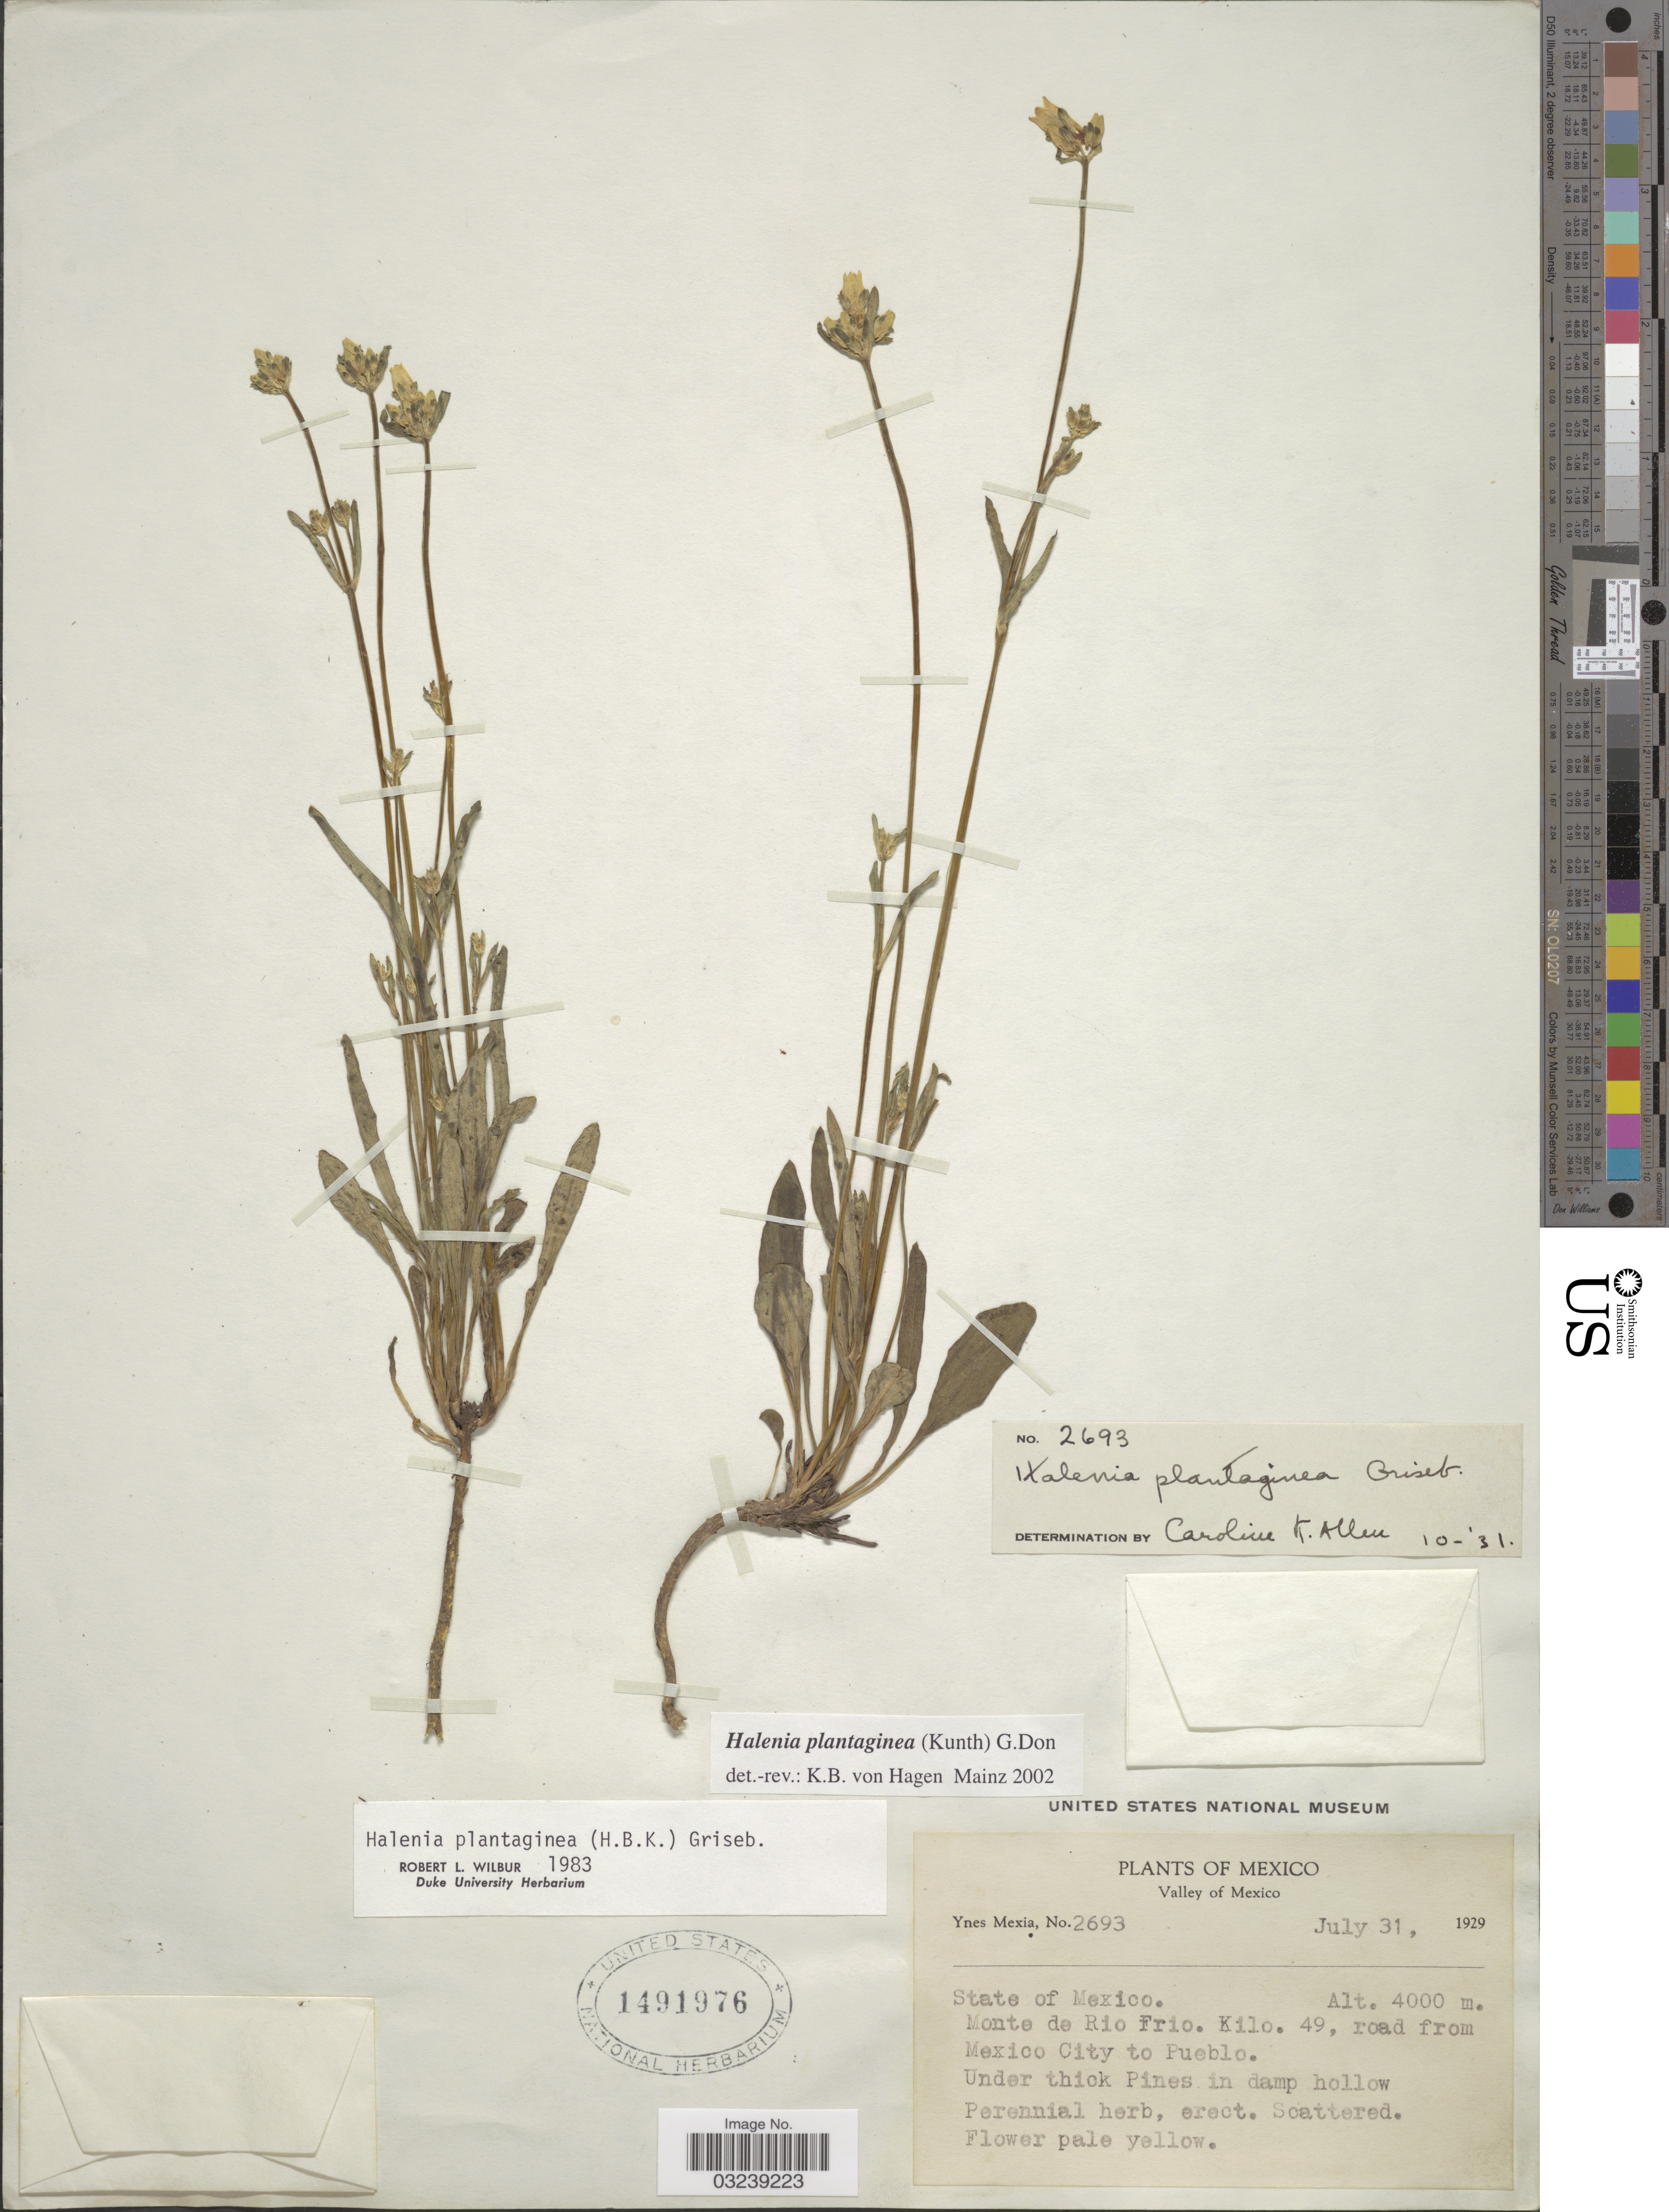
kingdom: Plantae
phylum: Tracheophyta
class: Magnoliopsida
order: Gentianales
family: Gentianaceae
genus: Halenia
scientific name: Halenia plantaginea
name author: (Kunth) G. Don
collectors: Y. Mexia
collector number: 2693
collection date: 1929-07-31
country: Mexico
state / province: México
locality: Valley of Mexico. Monte de Rio Frio. Kilo. 49, road from Mexico City to Pueblo.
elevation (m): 4000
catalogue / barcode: US 1491976